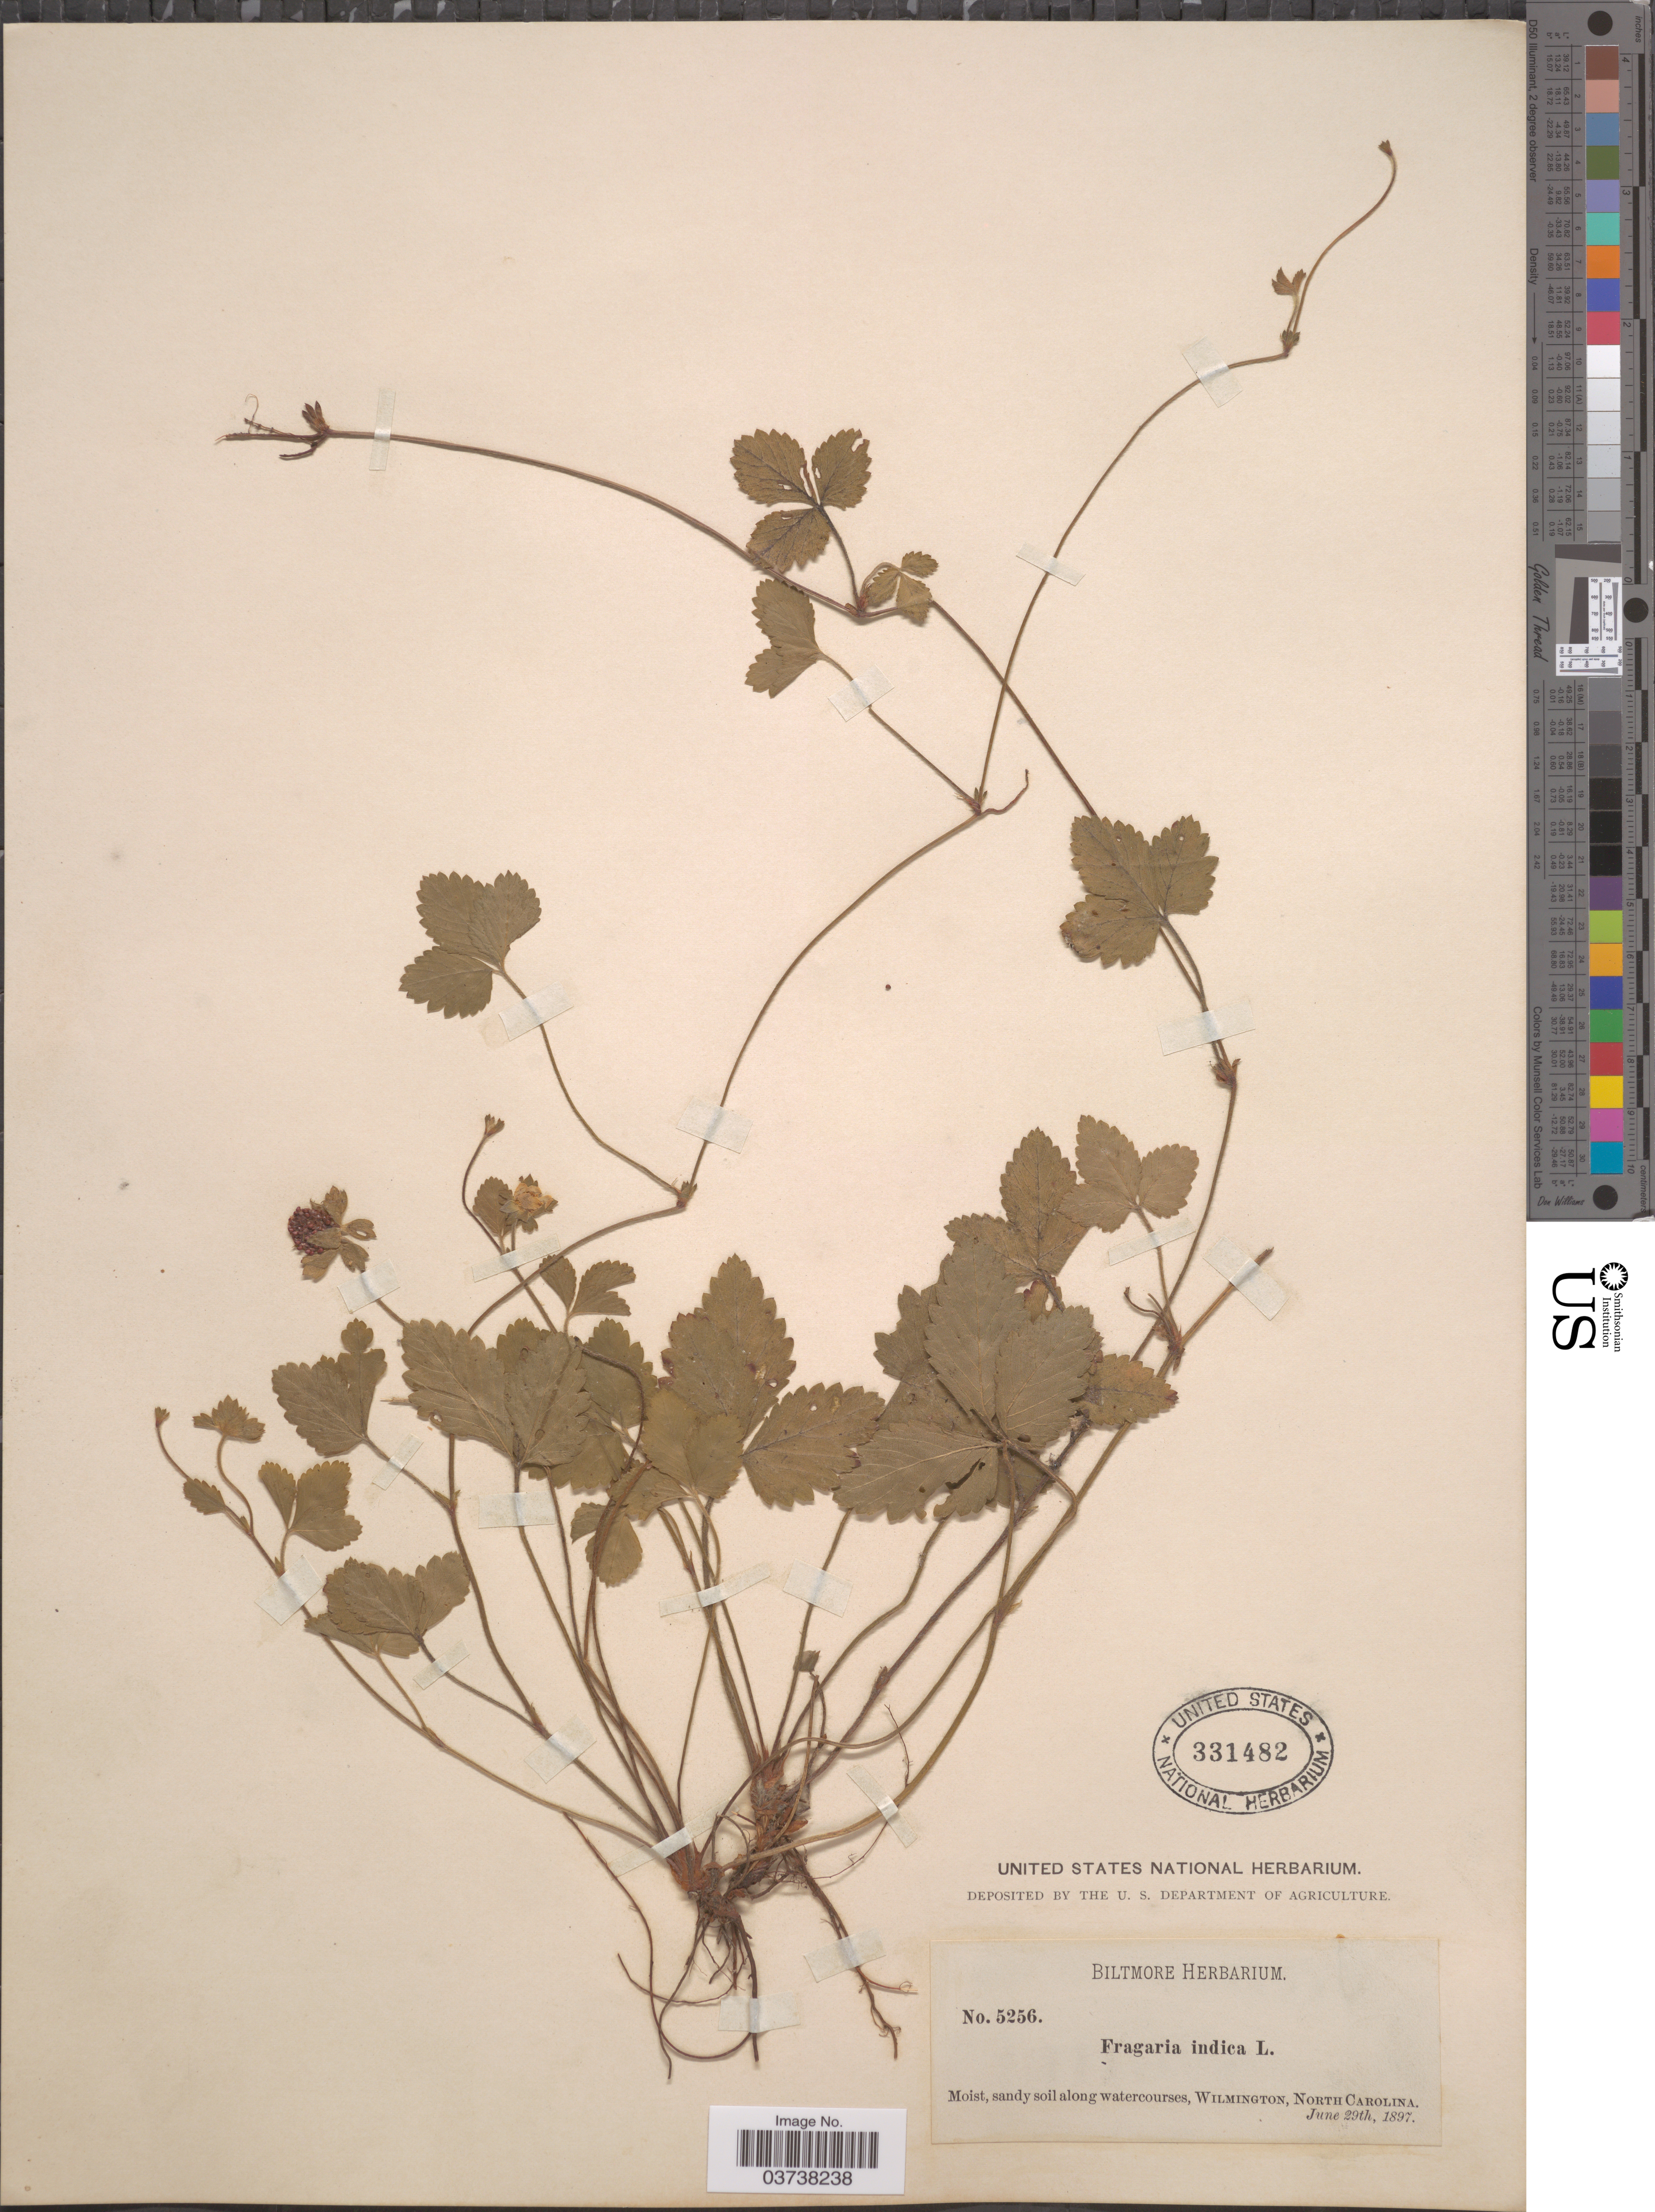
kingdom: Plantae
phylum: Tracheophyta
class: Magnoliopsida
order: Rosales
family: Rosaceae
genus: Potentilla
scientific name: Potentilla indica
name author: (Andrews) Th. Wolf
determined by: Strong, Mark T., (BOT), Smithsonian Institution - National Museum of Natural History (UNITED STATES)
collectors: ex herb. Biltmore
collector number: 5256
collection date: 1897-06-29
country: United States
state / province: North Carolina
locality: Along watercourses, Wilmington.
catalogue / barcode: US 331482